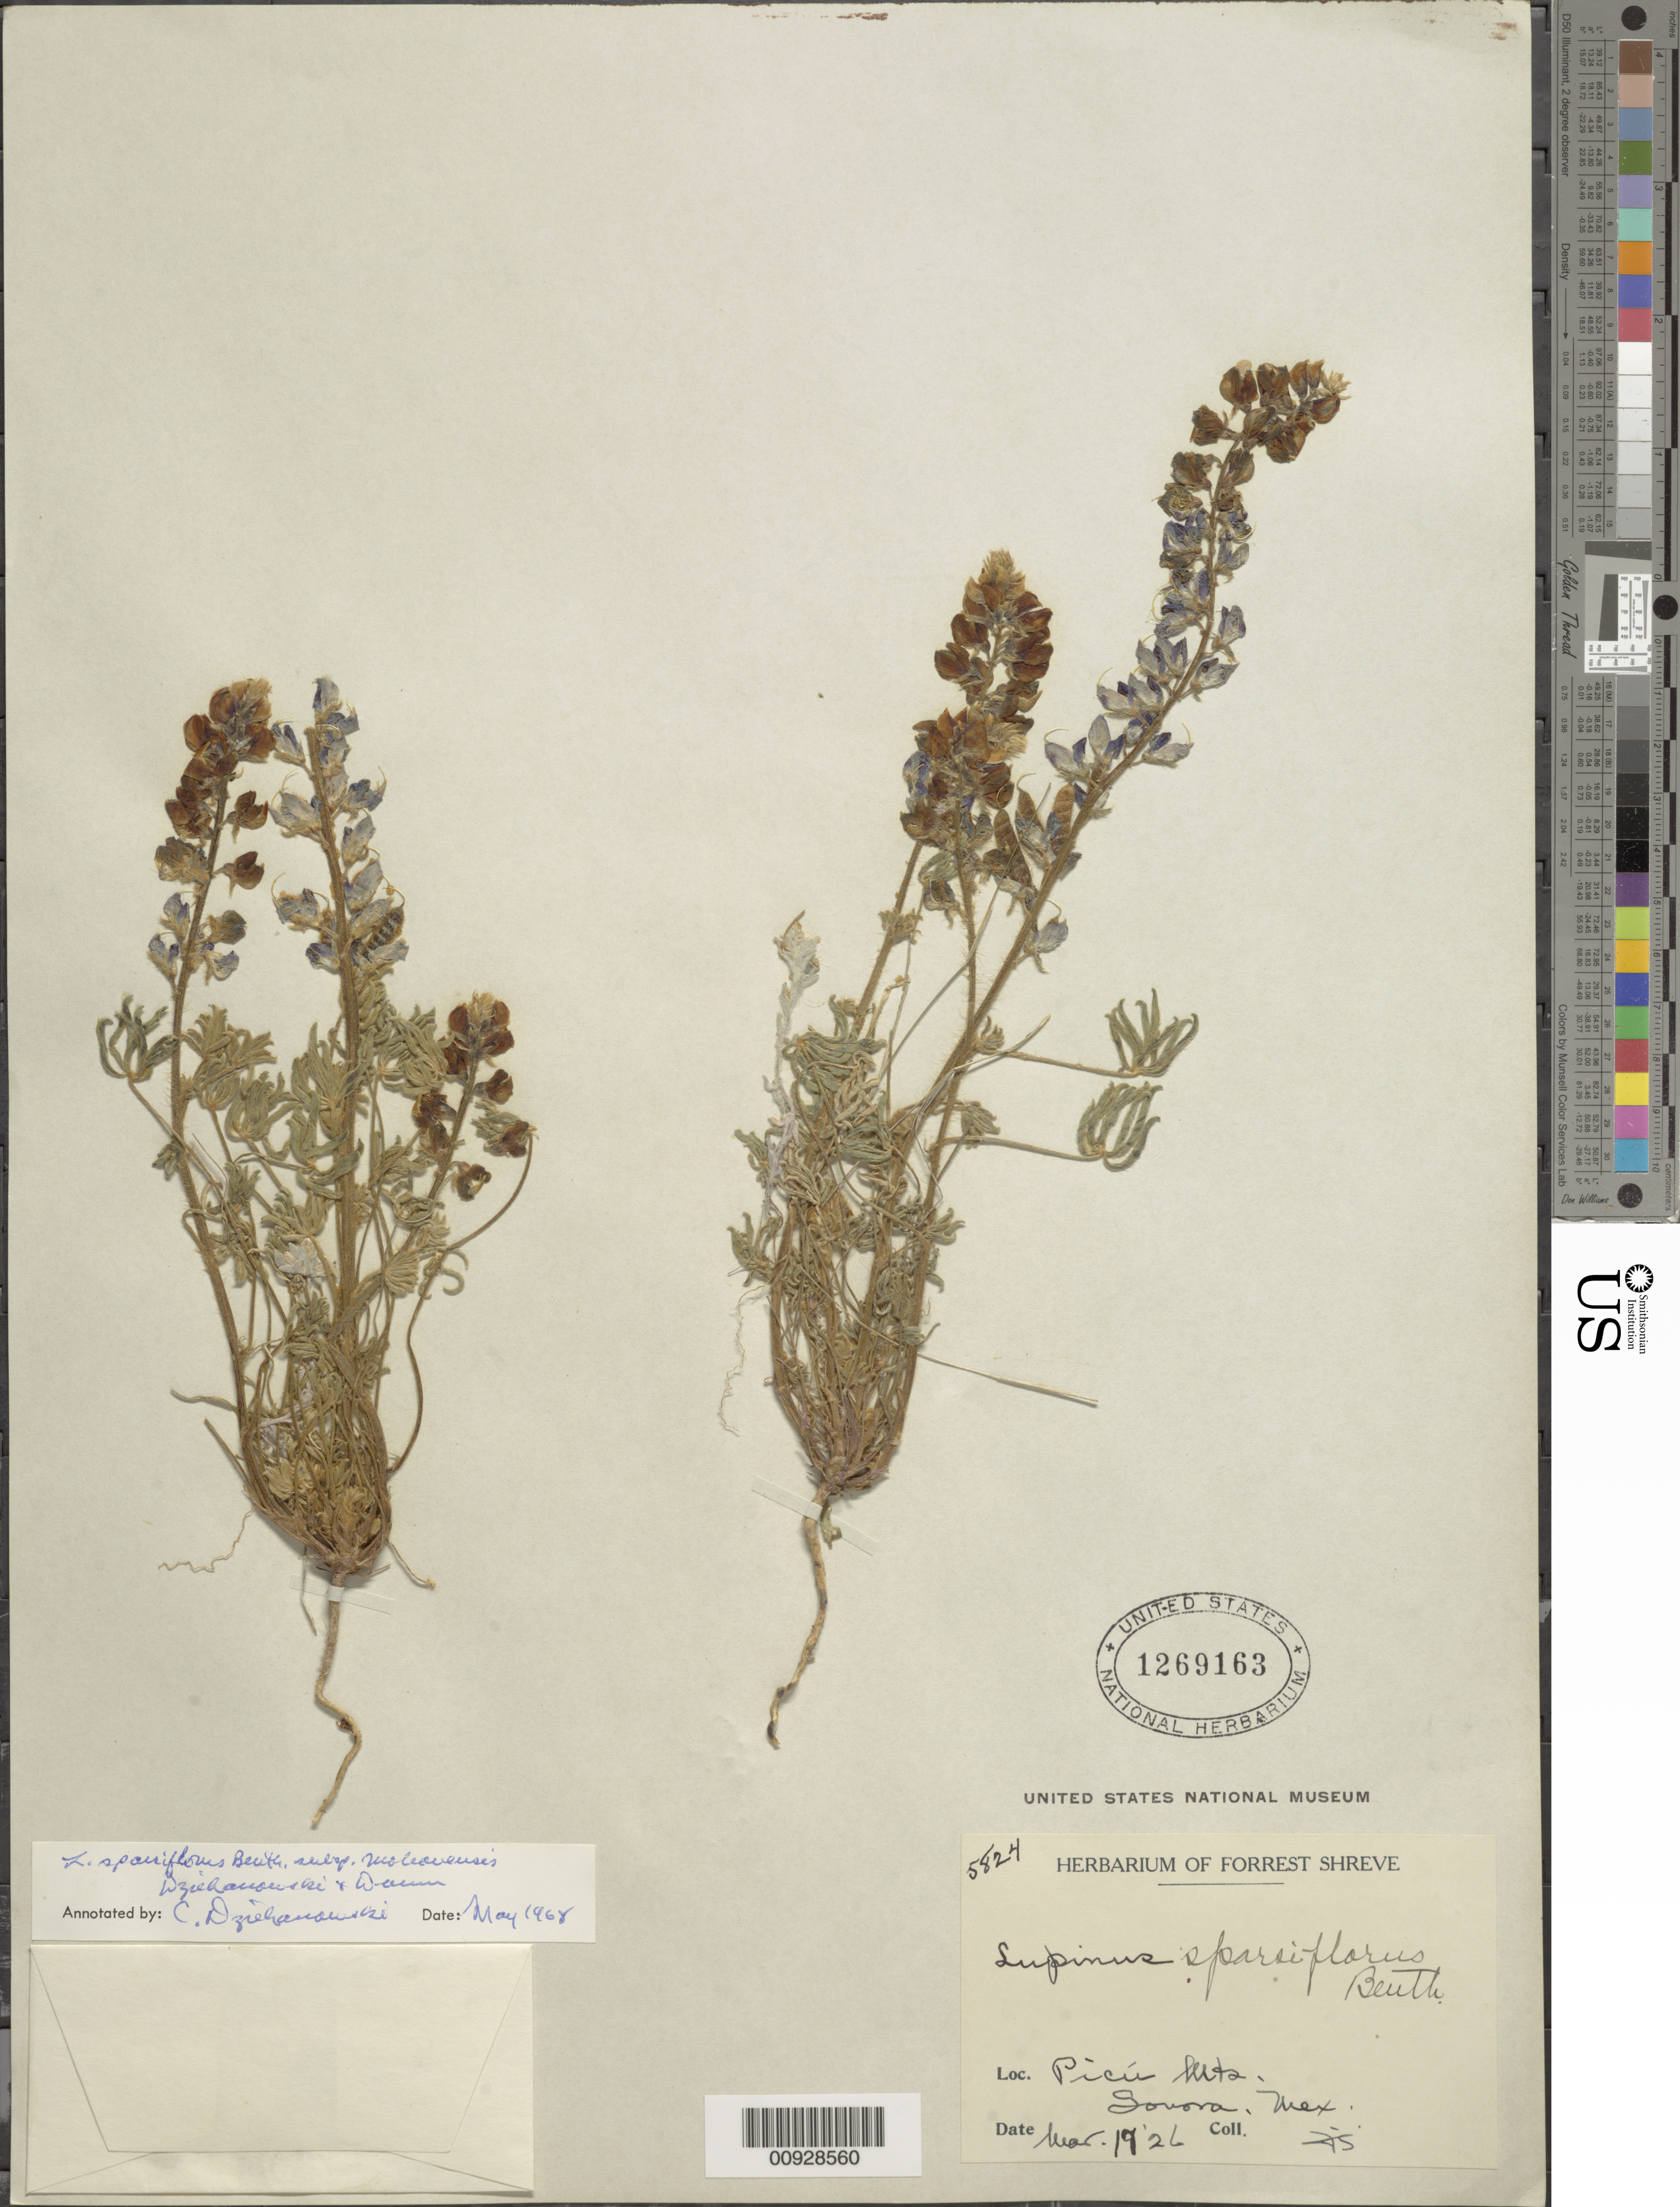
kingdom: Plantae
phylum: Tracheophyta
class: Magnoliopsida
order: Fabales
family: Fabaceae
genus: Lupinus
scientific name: Lupinus sparsiflorus subsp. mohavensis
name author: Dziekanowski & D.B. Dunn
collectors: F. Shreve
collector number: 5824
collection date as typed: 19 Mar 1926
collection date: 1926-03-19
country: Mexico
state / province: Sonora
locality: Picú Mts.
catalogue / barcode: US 1269163